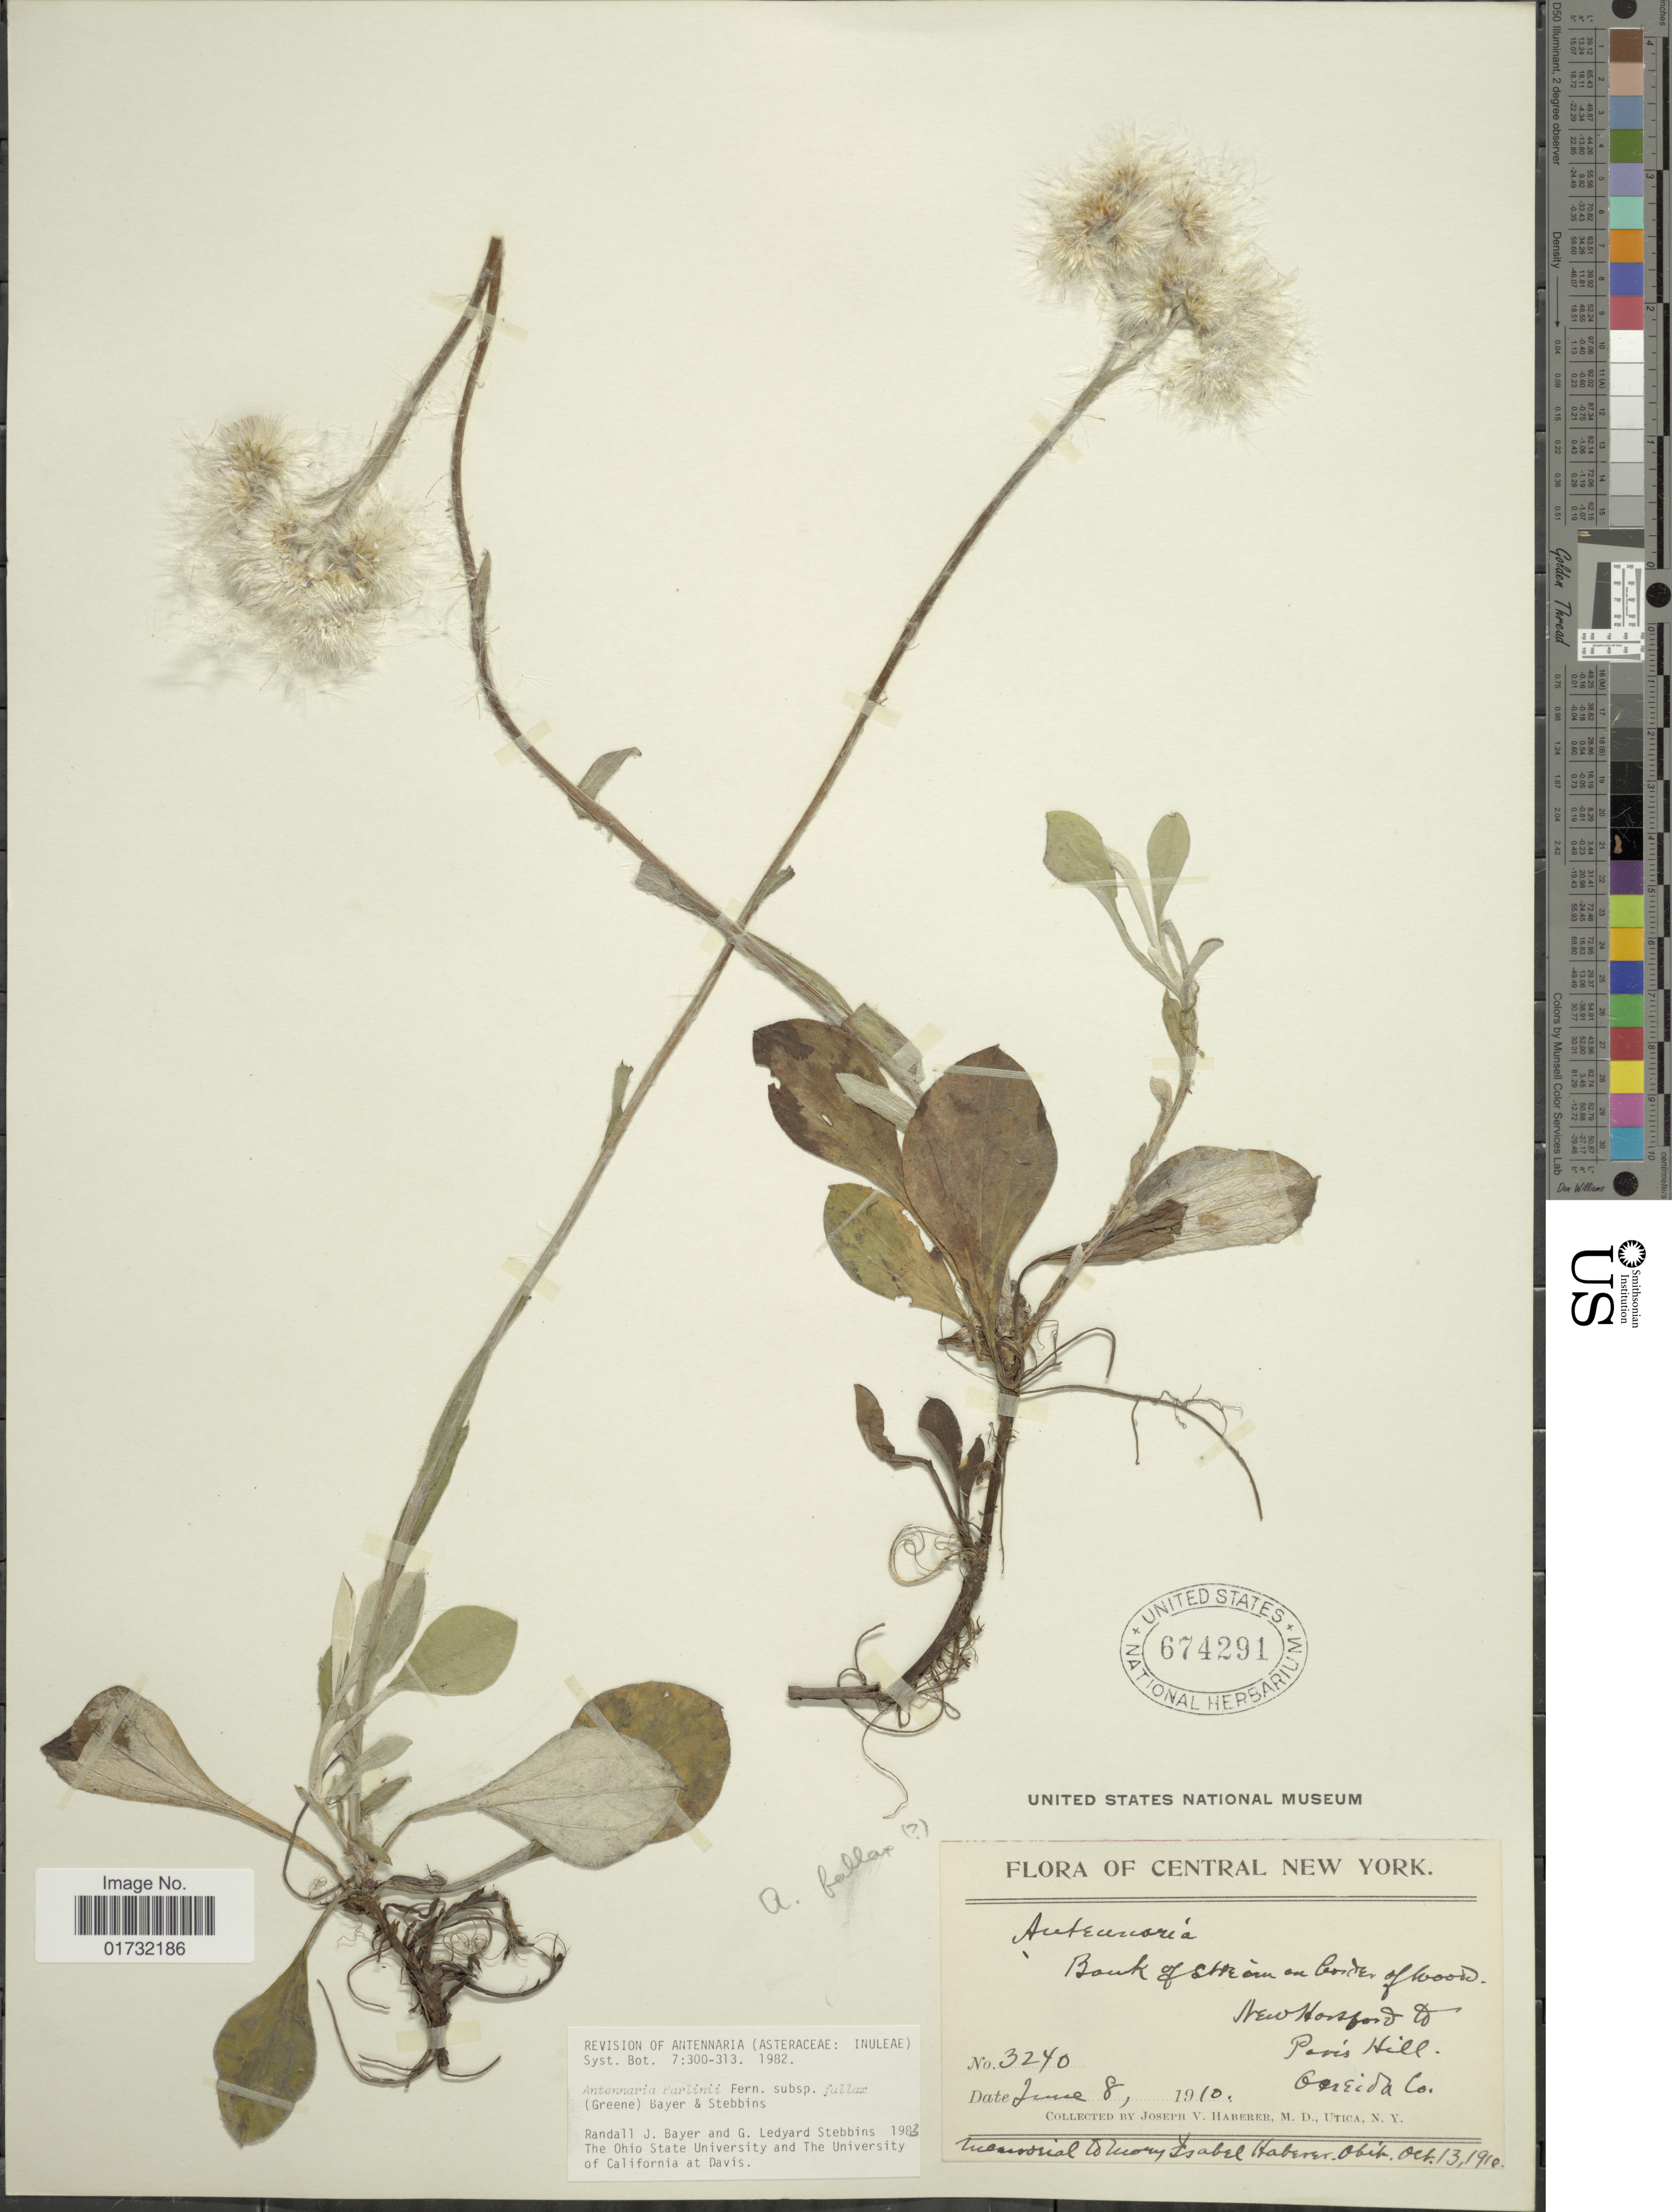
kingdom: Plantae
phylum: Tracheophyta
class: Magnoliopsida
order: Asterales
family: Asteraceae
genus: Antennaria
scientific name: Antennaria parlinii subsp. fallax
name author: (Greene) R.J. Bayer & Stebbins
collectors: J. V. Haberer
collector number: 3270*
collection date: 1910-06-08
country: United States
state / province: New York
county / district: Oneida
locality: Central New York. New Hartford. Paris Hill. Oneida Co.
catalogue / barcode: US 674291